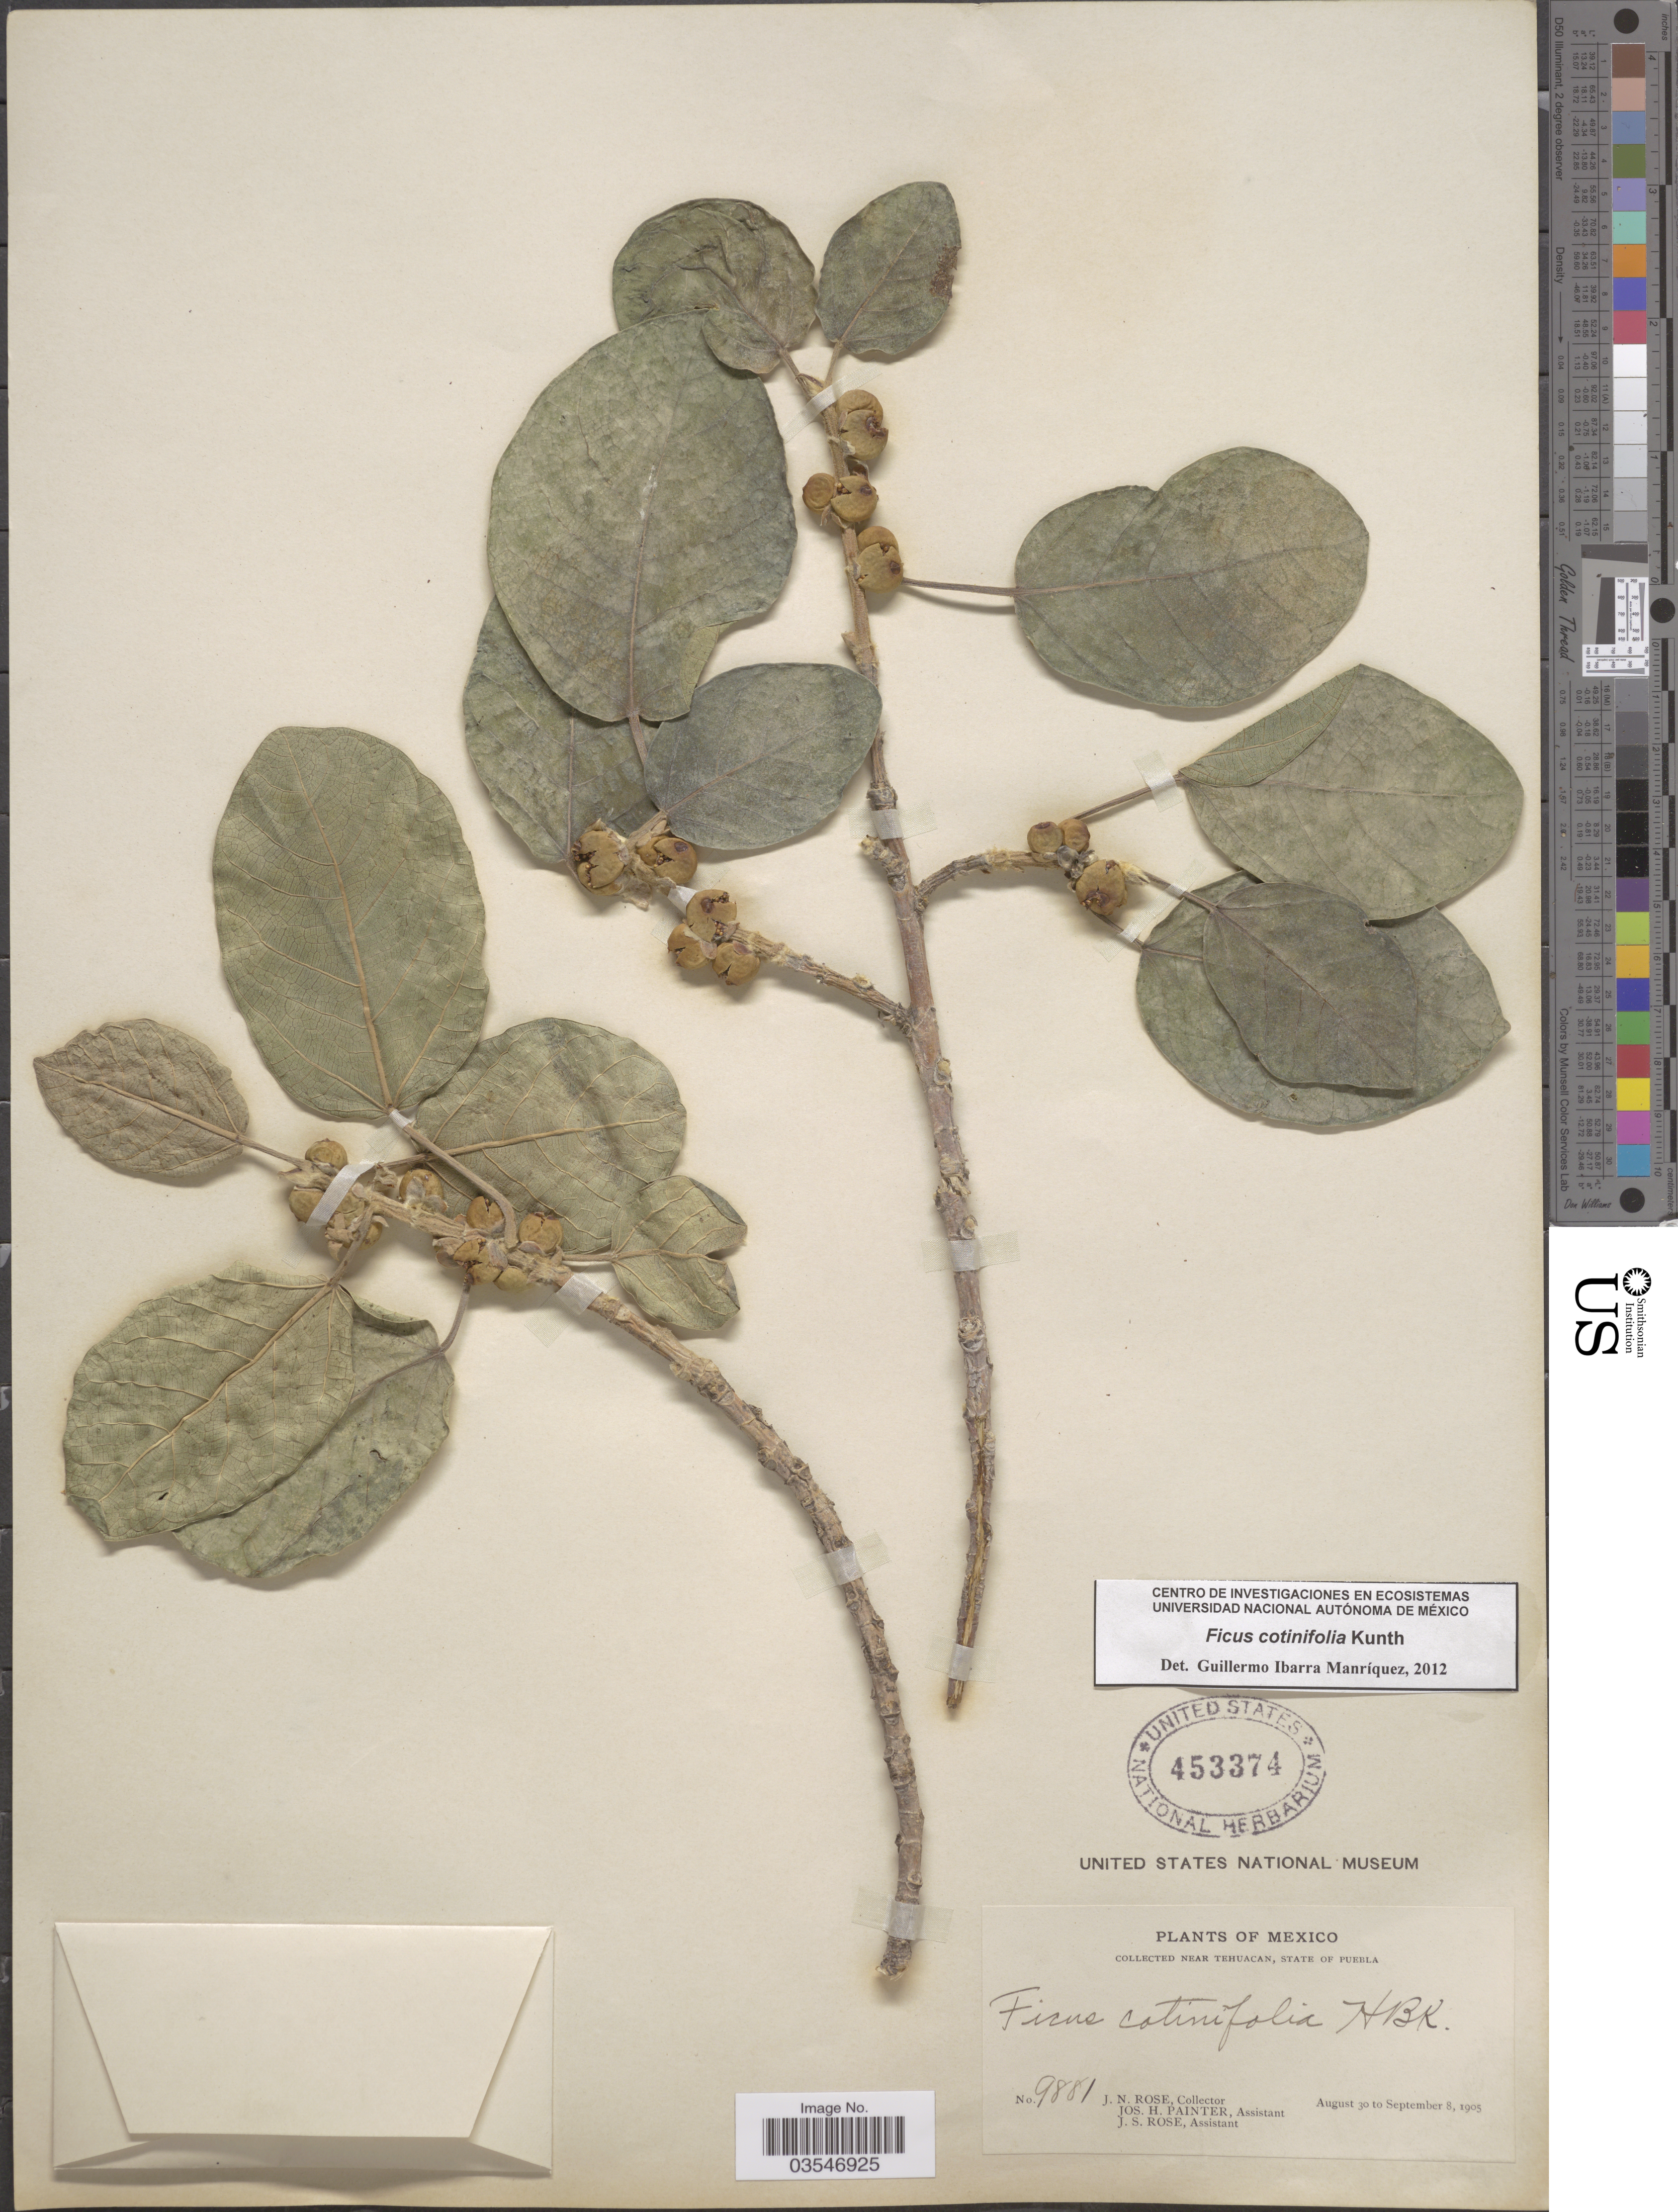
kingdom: Plantae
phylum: Tracheophyta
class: Magnoliopsida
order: Rosales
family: Moraceae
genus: Ficus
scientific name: Ficus cotinifolia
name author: Kunth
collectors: J. N. Rose, J. H. Painter & J. S. Rose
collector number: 9881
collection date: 1905-08-30/1905-09-08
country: Mexico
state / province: Puebla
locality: Near Tehuacan.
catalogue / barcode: US 453374